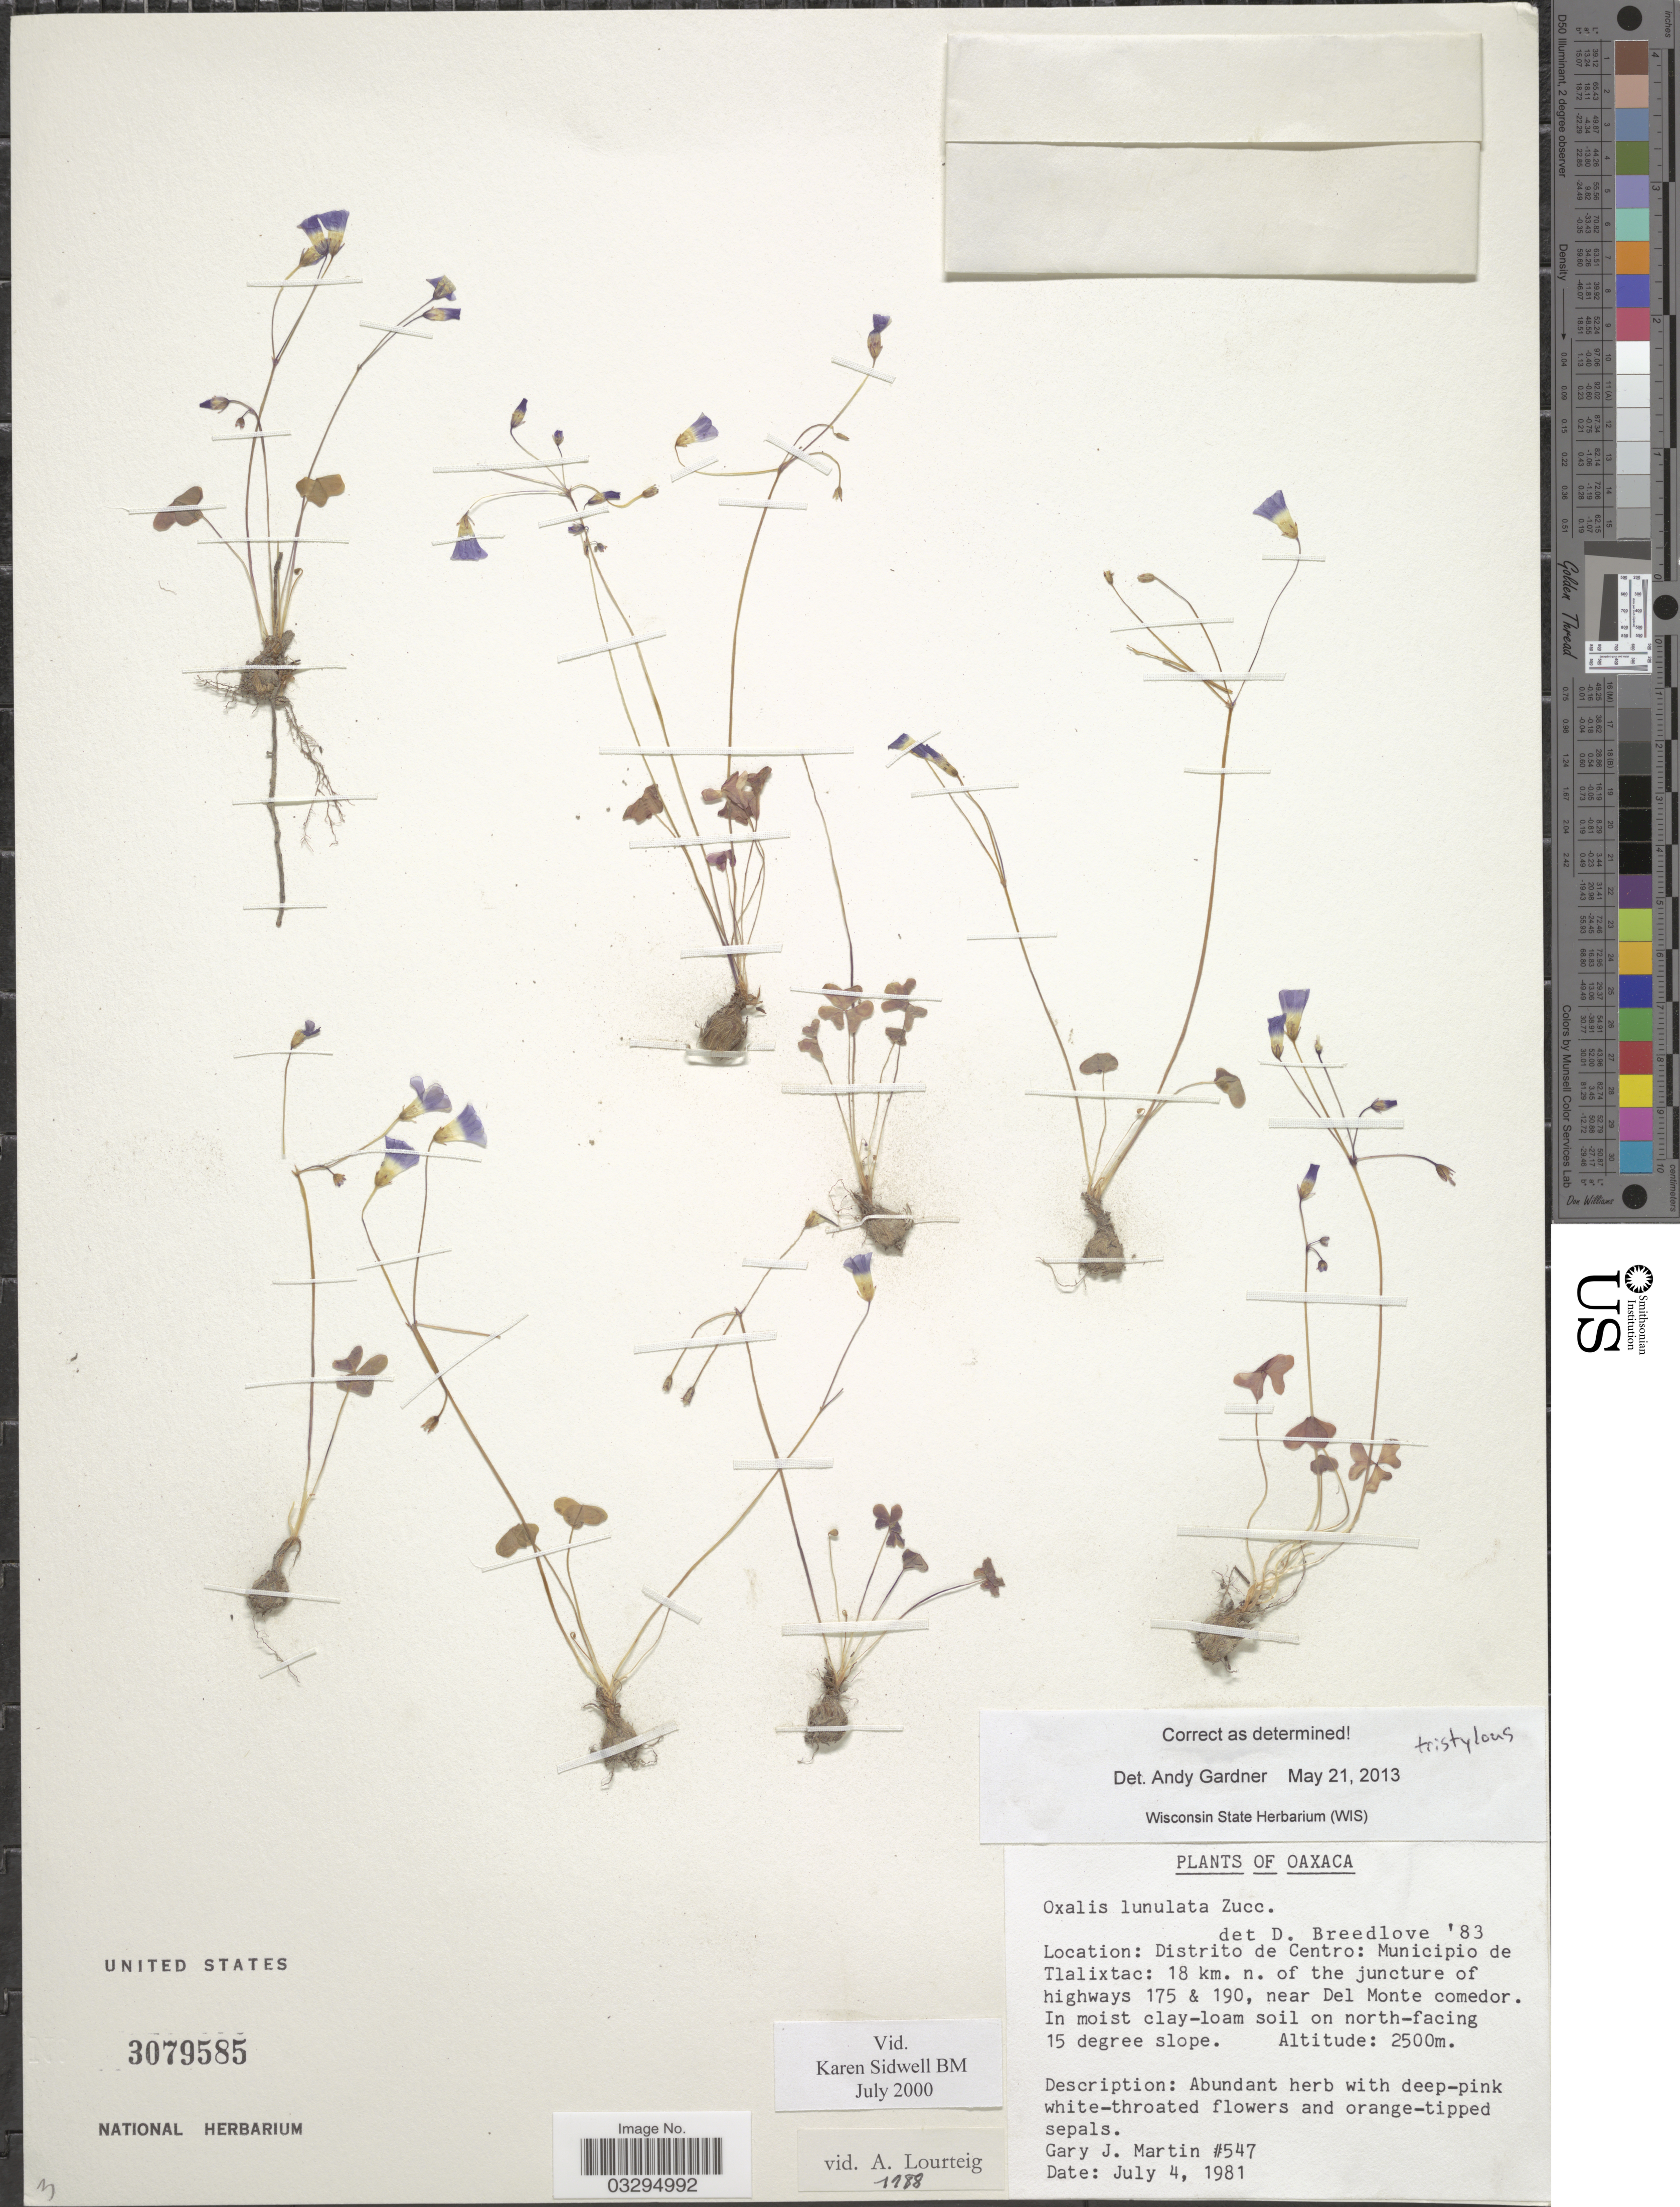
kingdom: Plantae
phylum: Tracheophyta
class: Magnoliopsida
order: Oxalidales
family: Oxalidaceae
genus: Oxalis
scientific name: Oxalis lunulata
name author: Zucc.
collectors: G. J. Martin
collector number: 547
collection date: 1981-07-04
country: Mexico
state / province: Oaxaca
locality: Distrito de Centro: Municipio de Tlalixtac: 18 km. n. of the juncture of highways 175 & 190, near Del Monte comedor.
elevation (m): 2500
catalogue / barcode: US 3079585